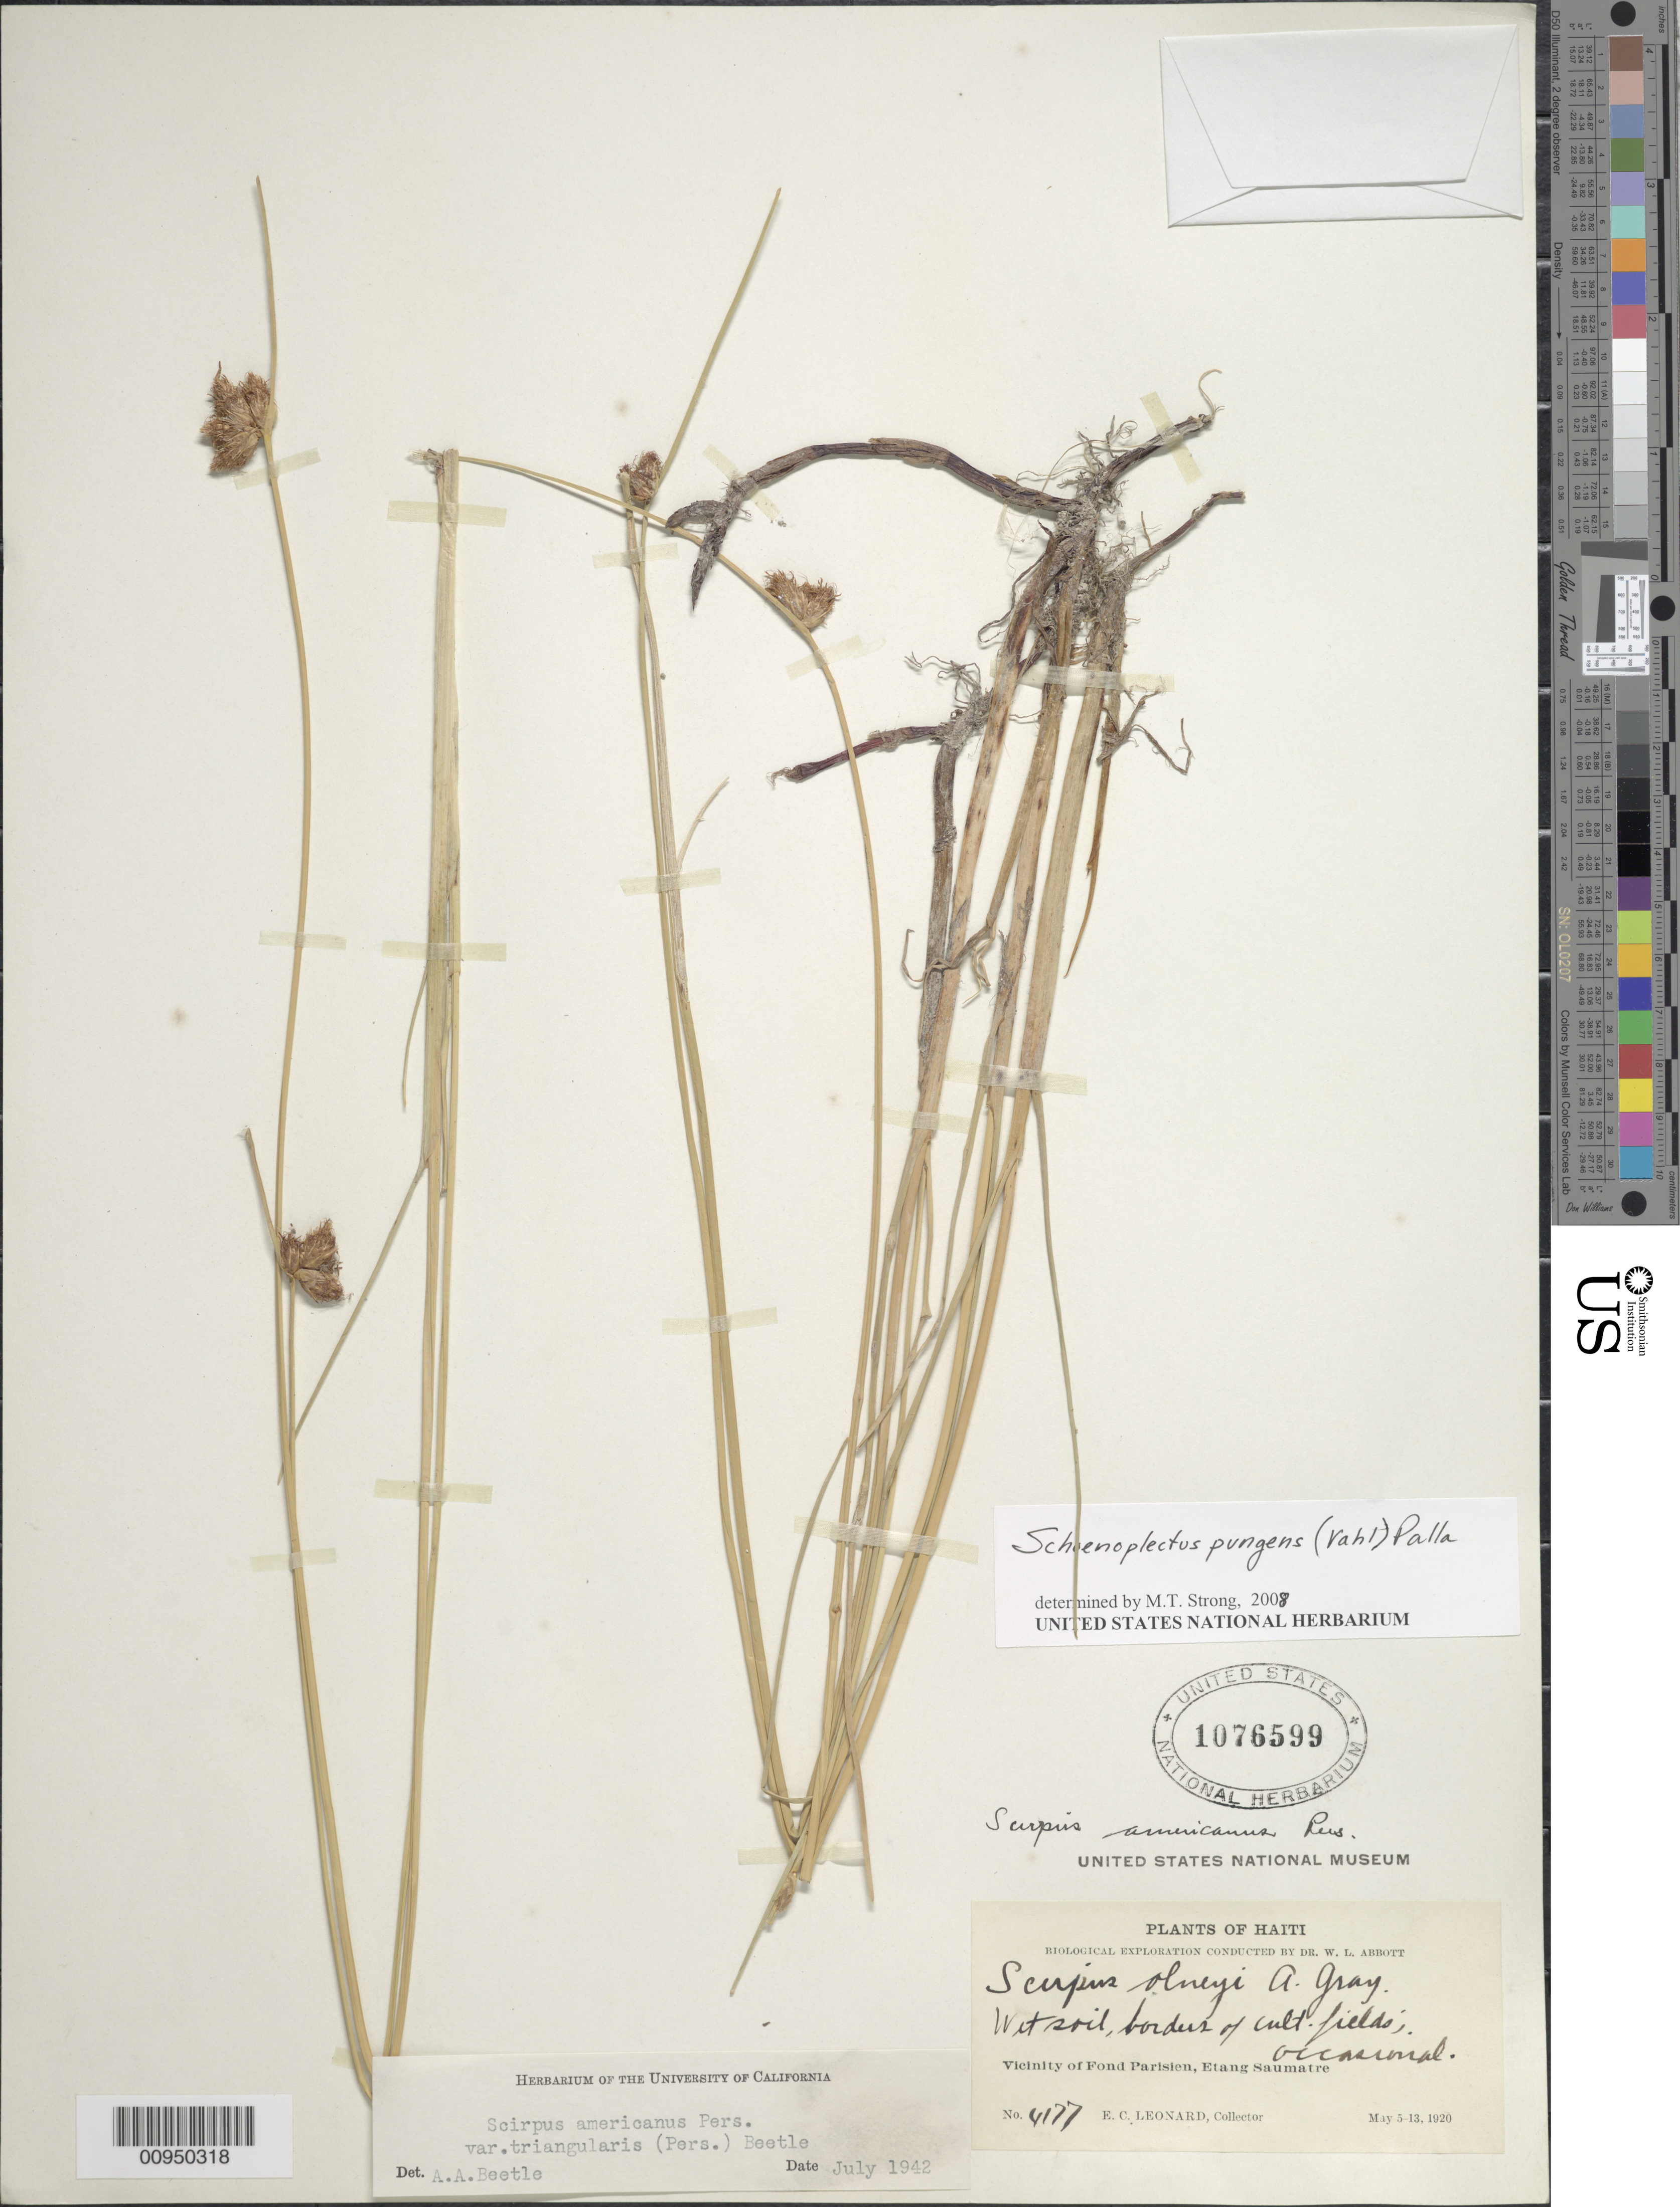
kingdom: Plantae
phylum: Tracheophyta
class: Liliopsida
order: Poales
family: Cyperaceae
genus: Schoenoplectus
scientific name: Schoenoplectus pungens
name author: (Vahl) Palla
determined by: Strong, M. T., (US), Smithsonian Institution - National Museum of Natural History (UNITED STATES)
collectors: E. C. Leonard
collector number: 4177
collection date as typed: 05 May 1920 to 13 May 1920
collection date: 1920-05-05/1920-05-13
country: Haiti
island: Hispaniola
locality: Vicinity of Fond Parisien, Etang Saumatre, borders of cultivated fields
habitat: Wet soil, borders of cultivated fields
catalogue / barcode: US 1076599